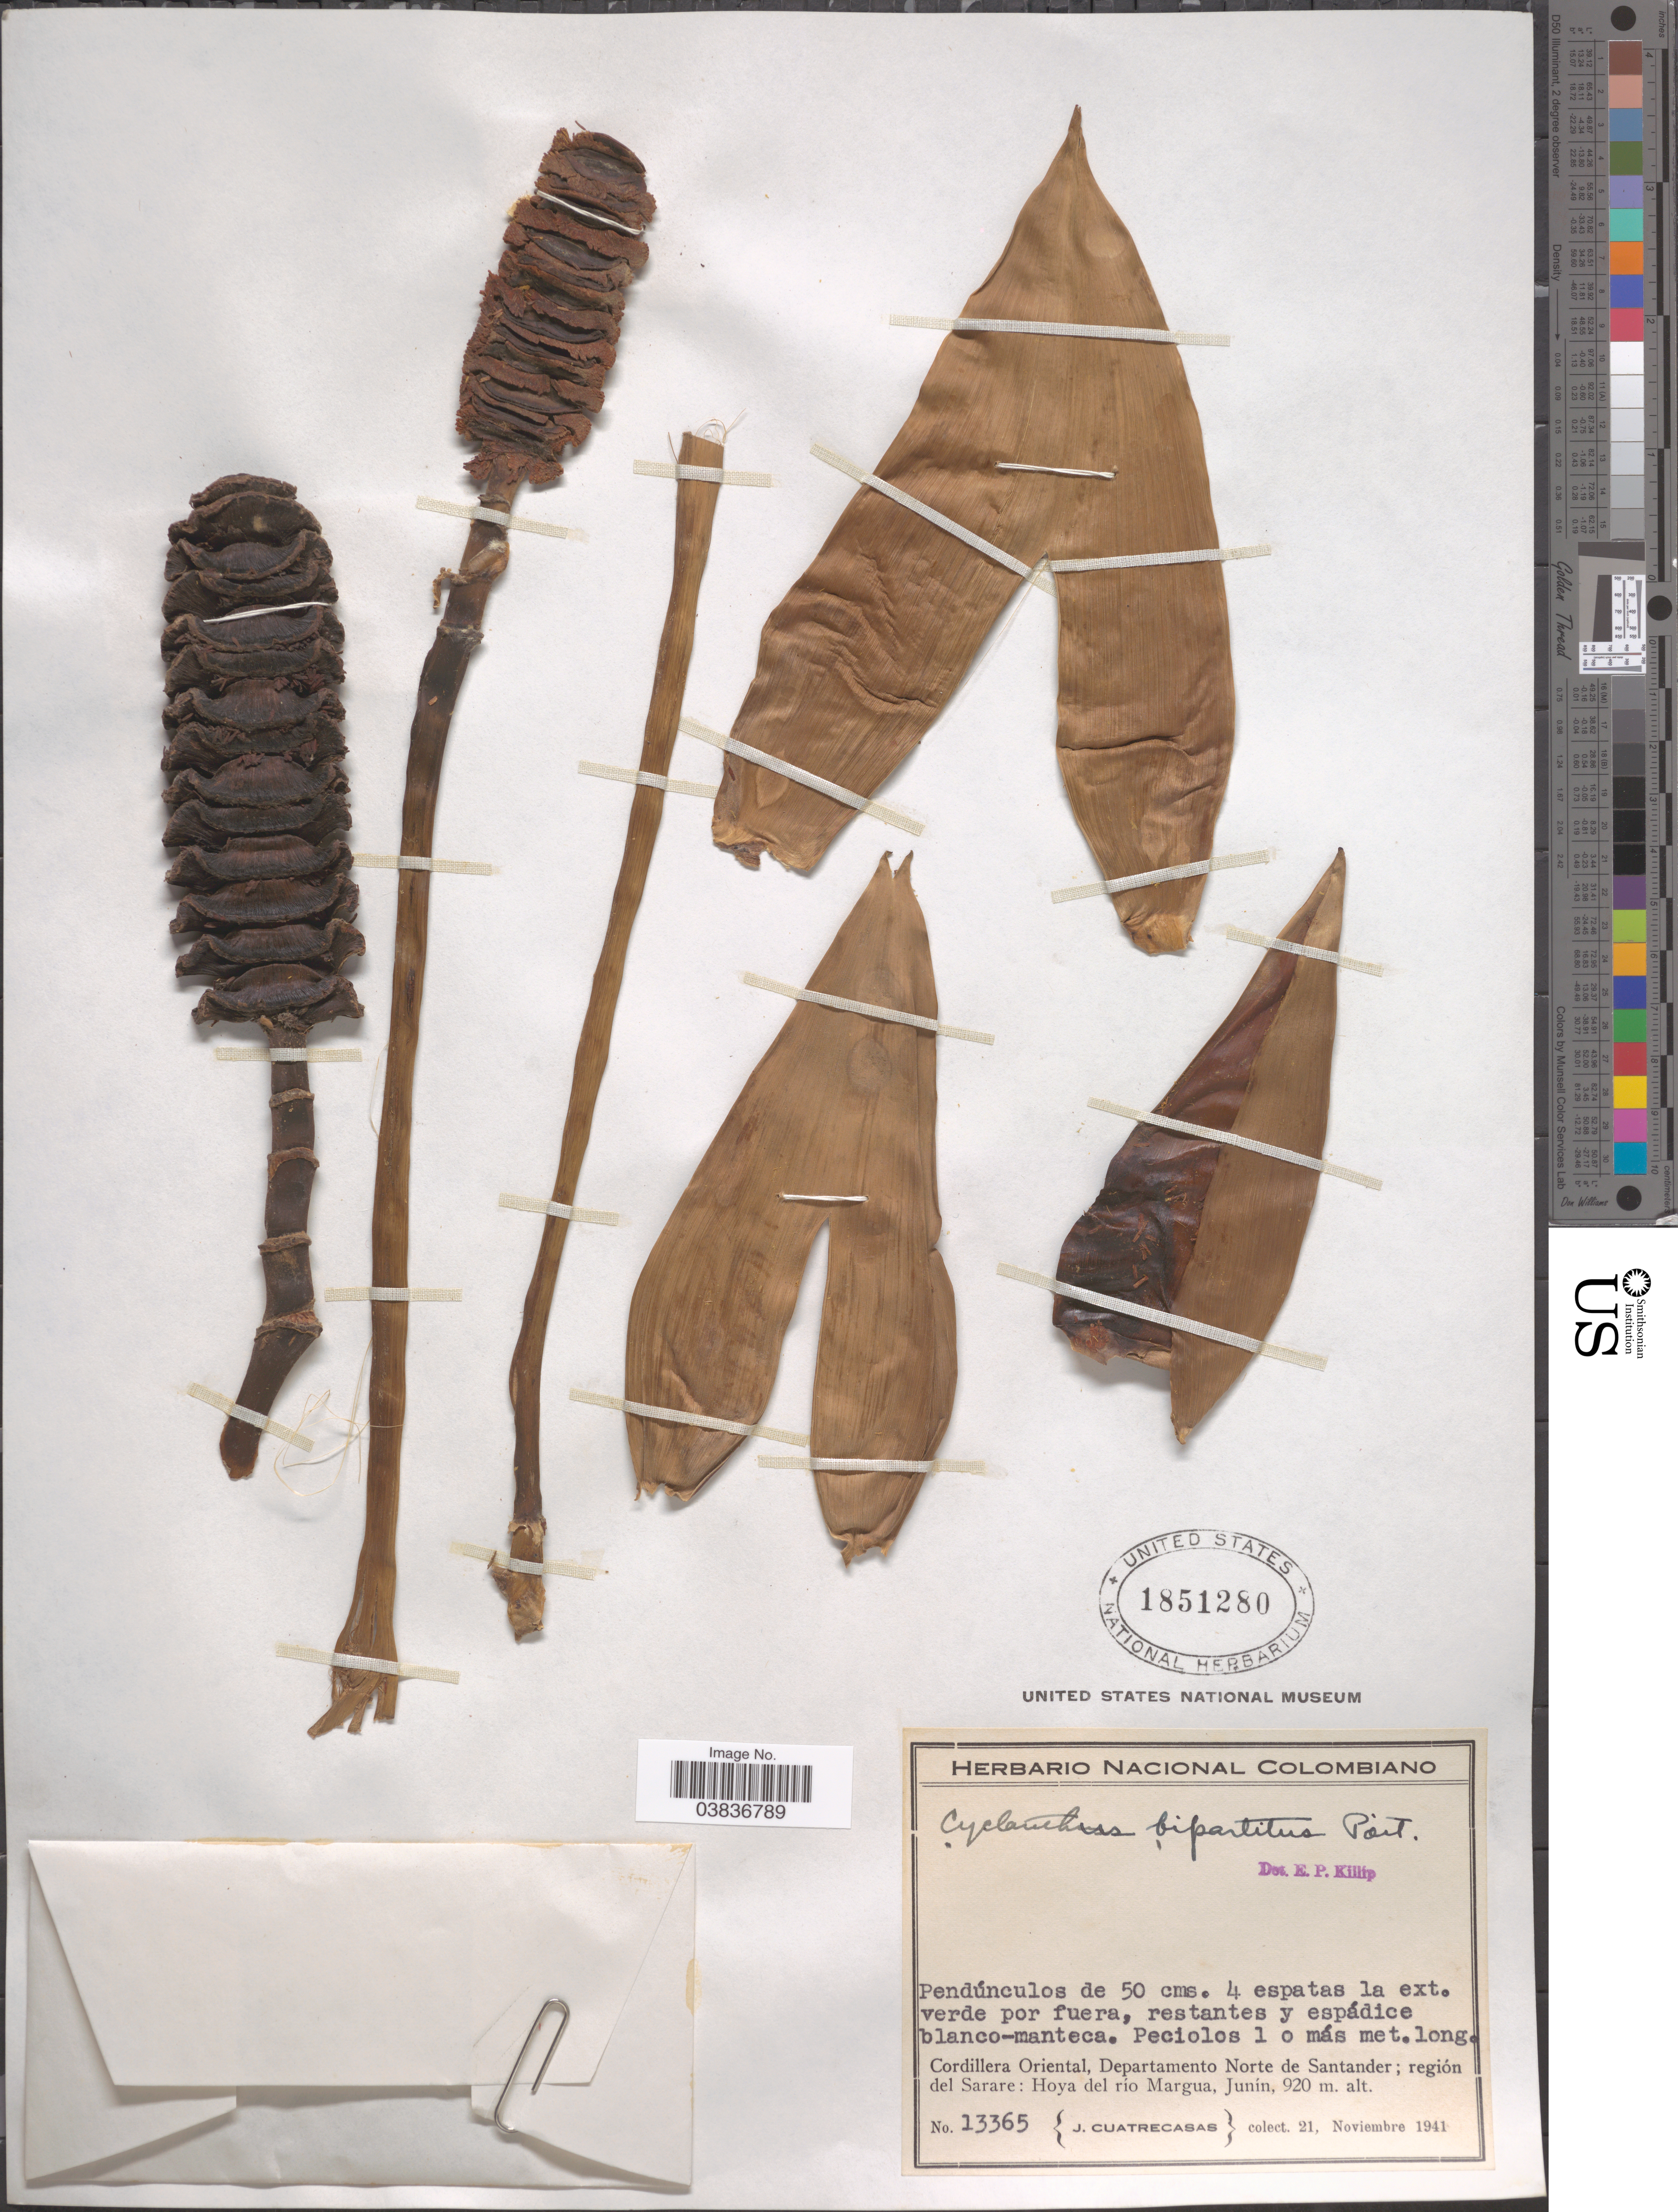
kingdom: Plantae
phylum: Tracheophyta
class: Liliopsida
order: Pandanales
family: Cyclanthaceae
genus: Cyclanthus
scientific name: Cyclanthus bipartitus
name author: Poit. ex A. Rich.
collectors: J. Cuatrecasas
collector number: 13365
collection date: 1941-11-21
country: Colombia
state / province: Norte de Santander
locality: Cordillera Oriental, Departamento Norte de Santander; región del Sarare: Hoya del río Margua, Junín.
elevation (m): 920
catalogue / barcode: US 1851280